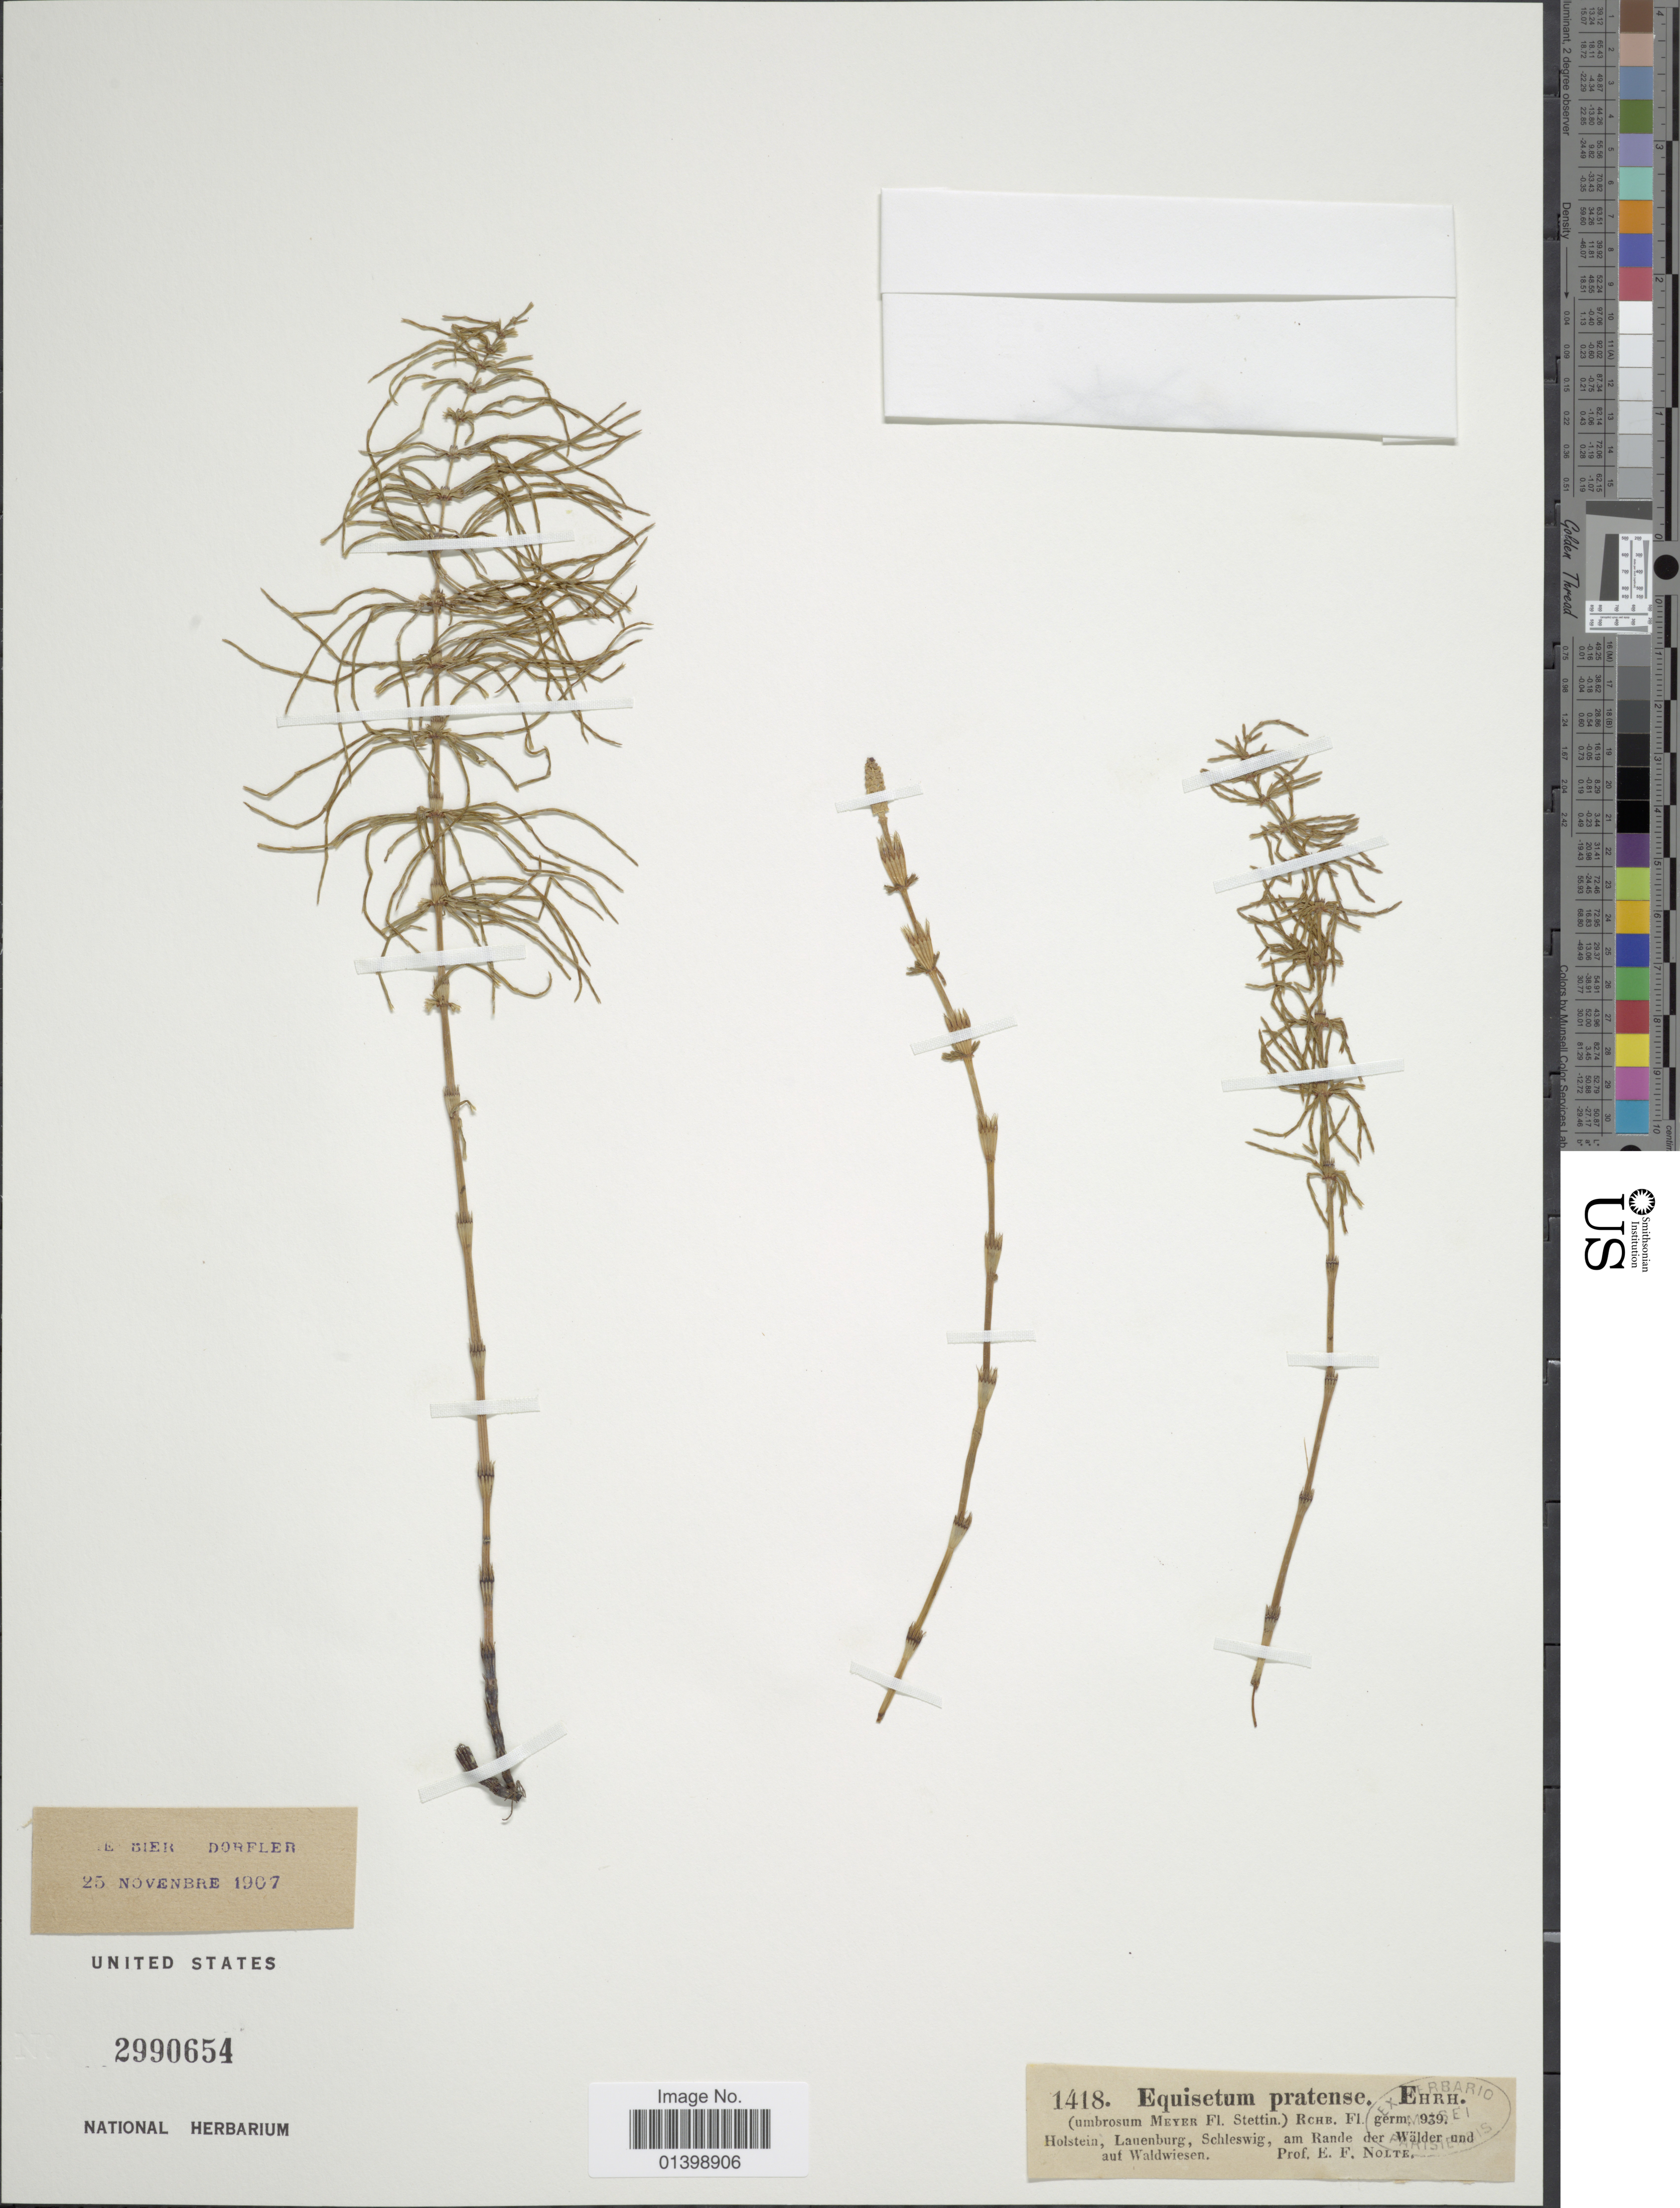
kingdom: Plantae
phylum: Tracheophyta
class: Polypodiopsida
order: Equisetales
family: Equisetaceae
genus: Equisetum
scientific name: Equisetum pratense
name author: Ehrh.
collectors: E. Nolte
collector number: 1418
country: Germany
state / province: Schleswig-Holstein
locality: Holstein, Lauenburg, Schlesweig, am rande der Wälder und auf Waldwiesen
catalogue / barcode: US 2990654